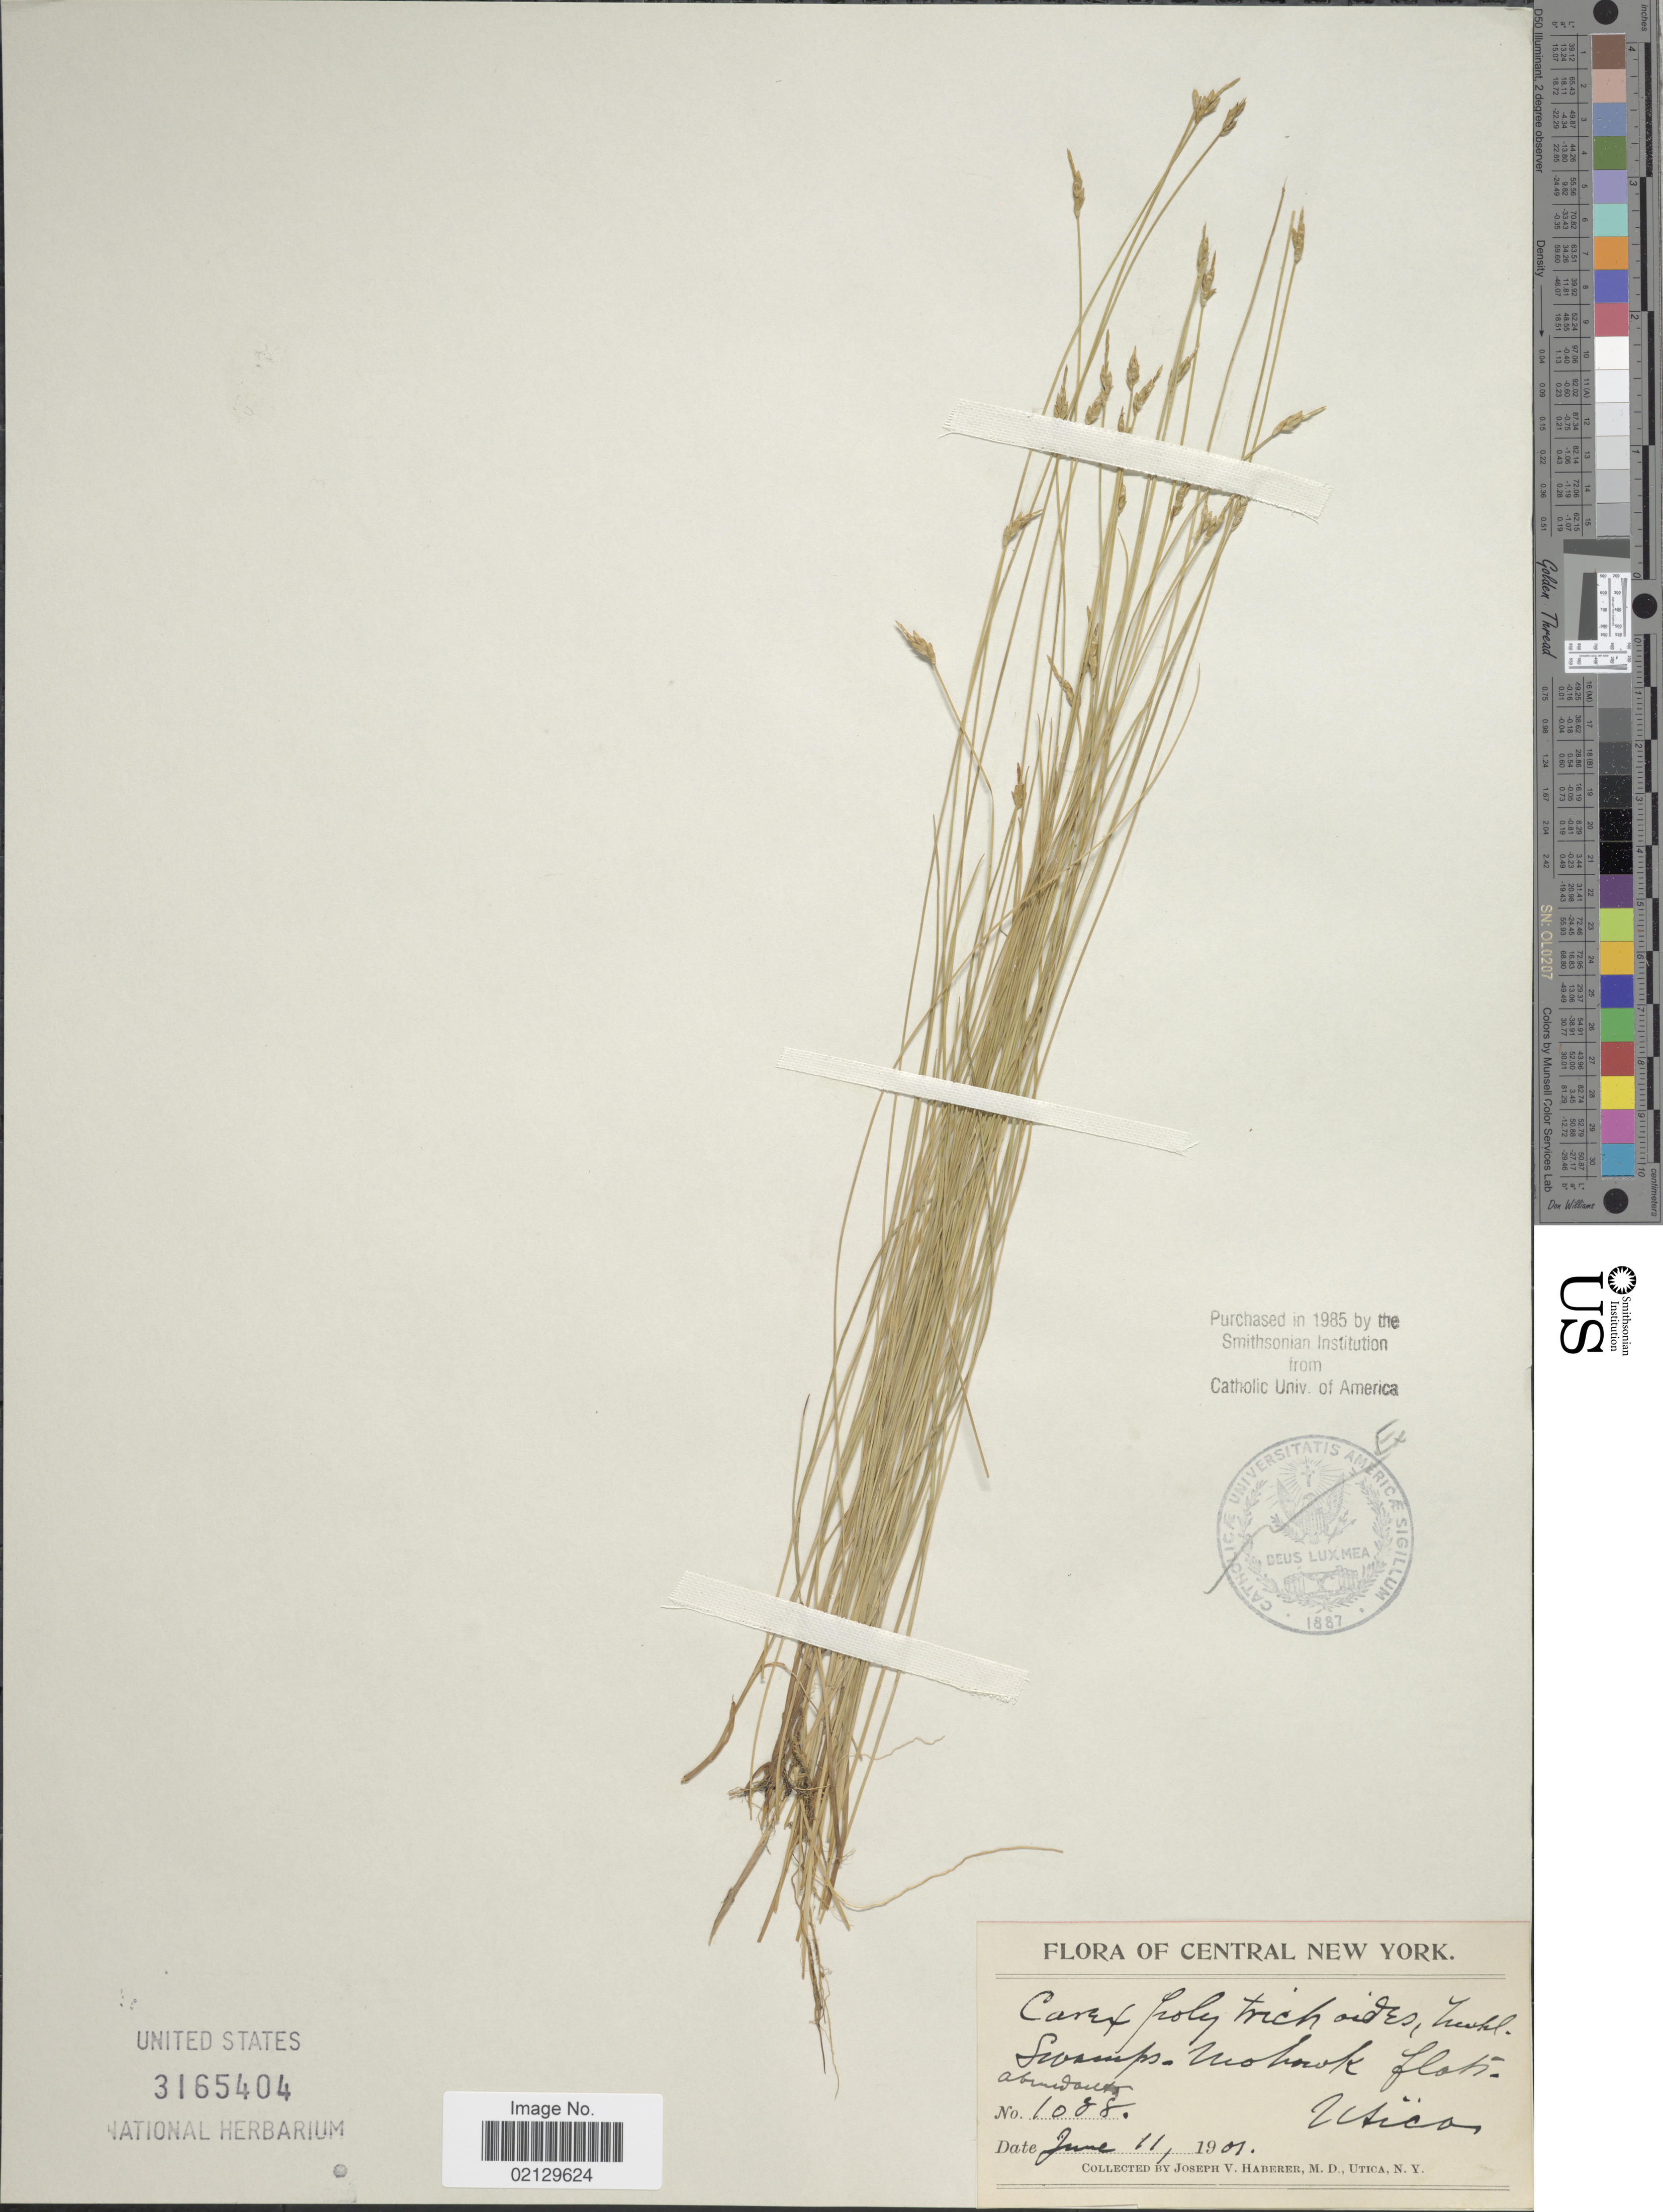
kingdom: Plantae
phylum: Tracheophyta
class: Liliopsida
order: Poales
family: Cyperaceae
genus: Carex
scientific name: Carex leptalea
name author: Wahlenb.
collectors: J. V. Haberer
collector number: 1038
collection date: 1901-06-11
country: United States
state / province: New York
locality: New York, Swamp. Mohawk Flats Utica.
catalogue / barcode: US 3165404